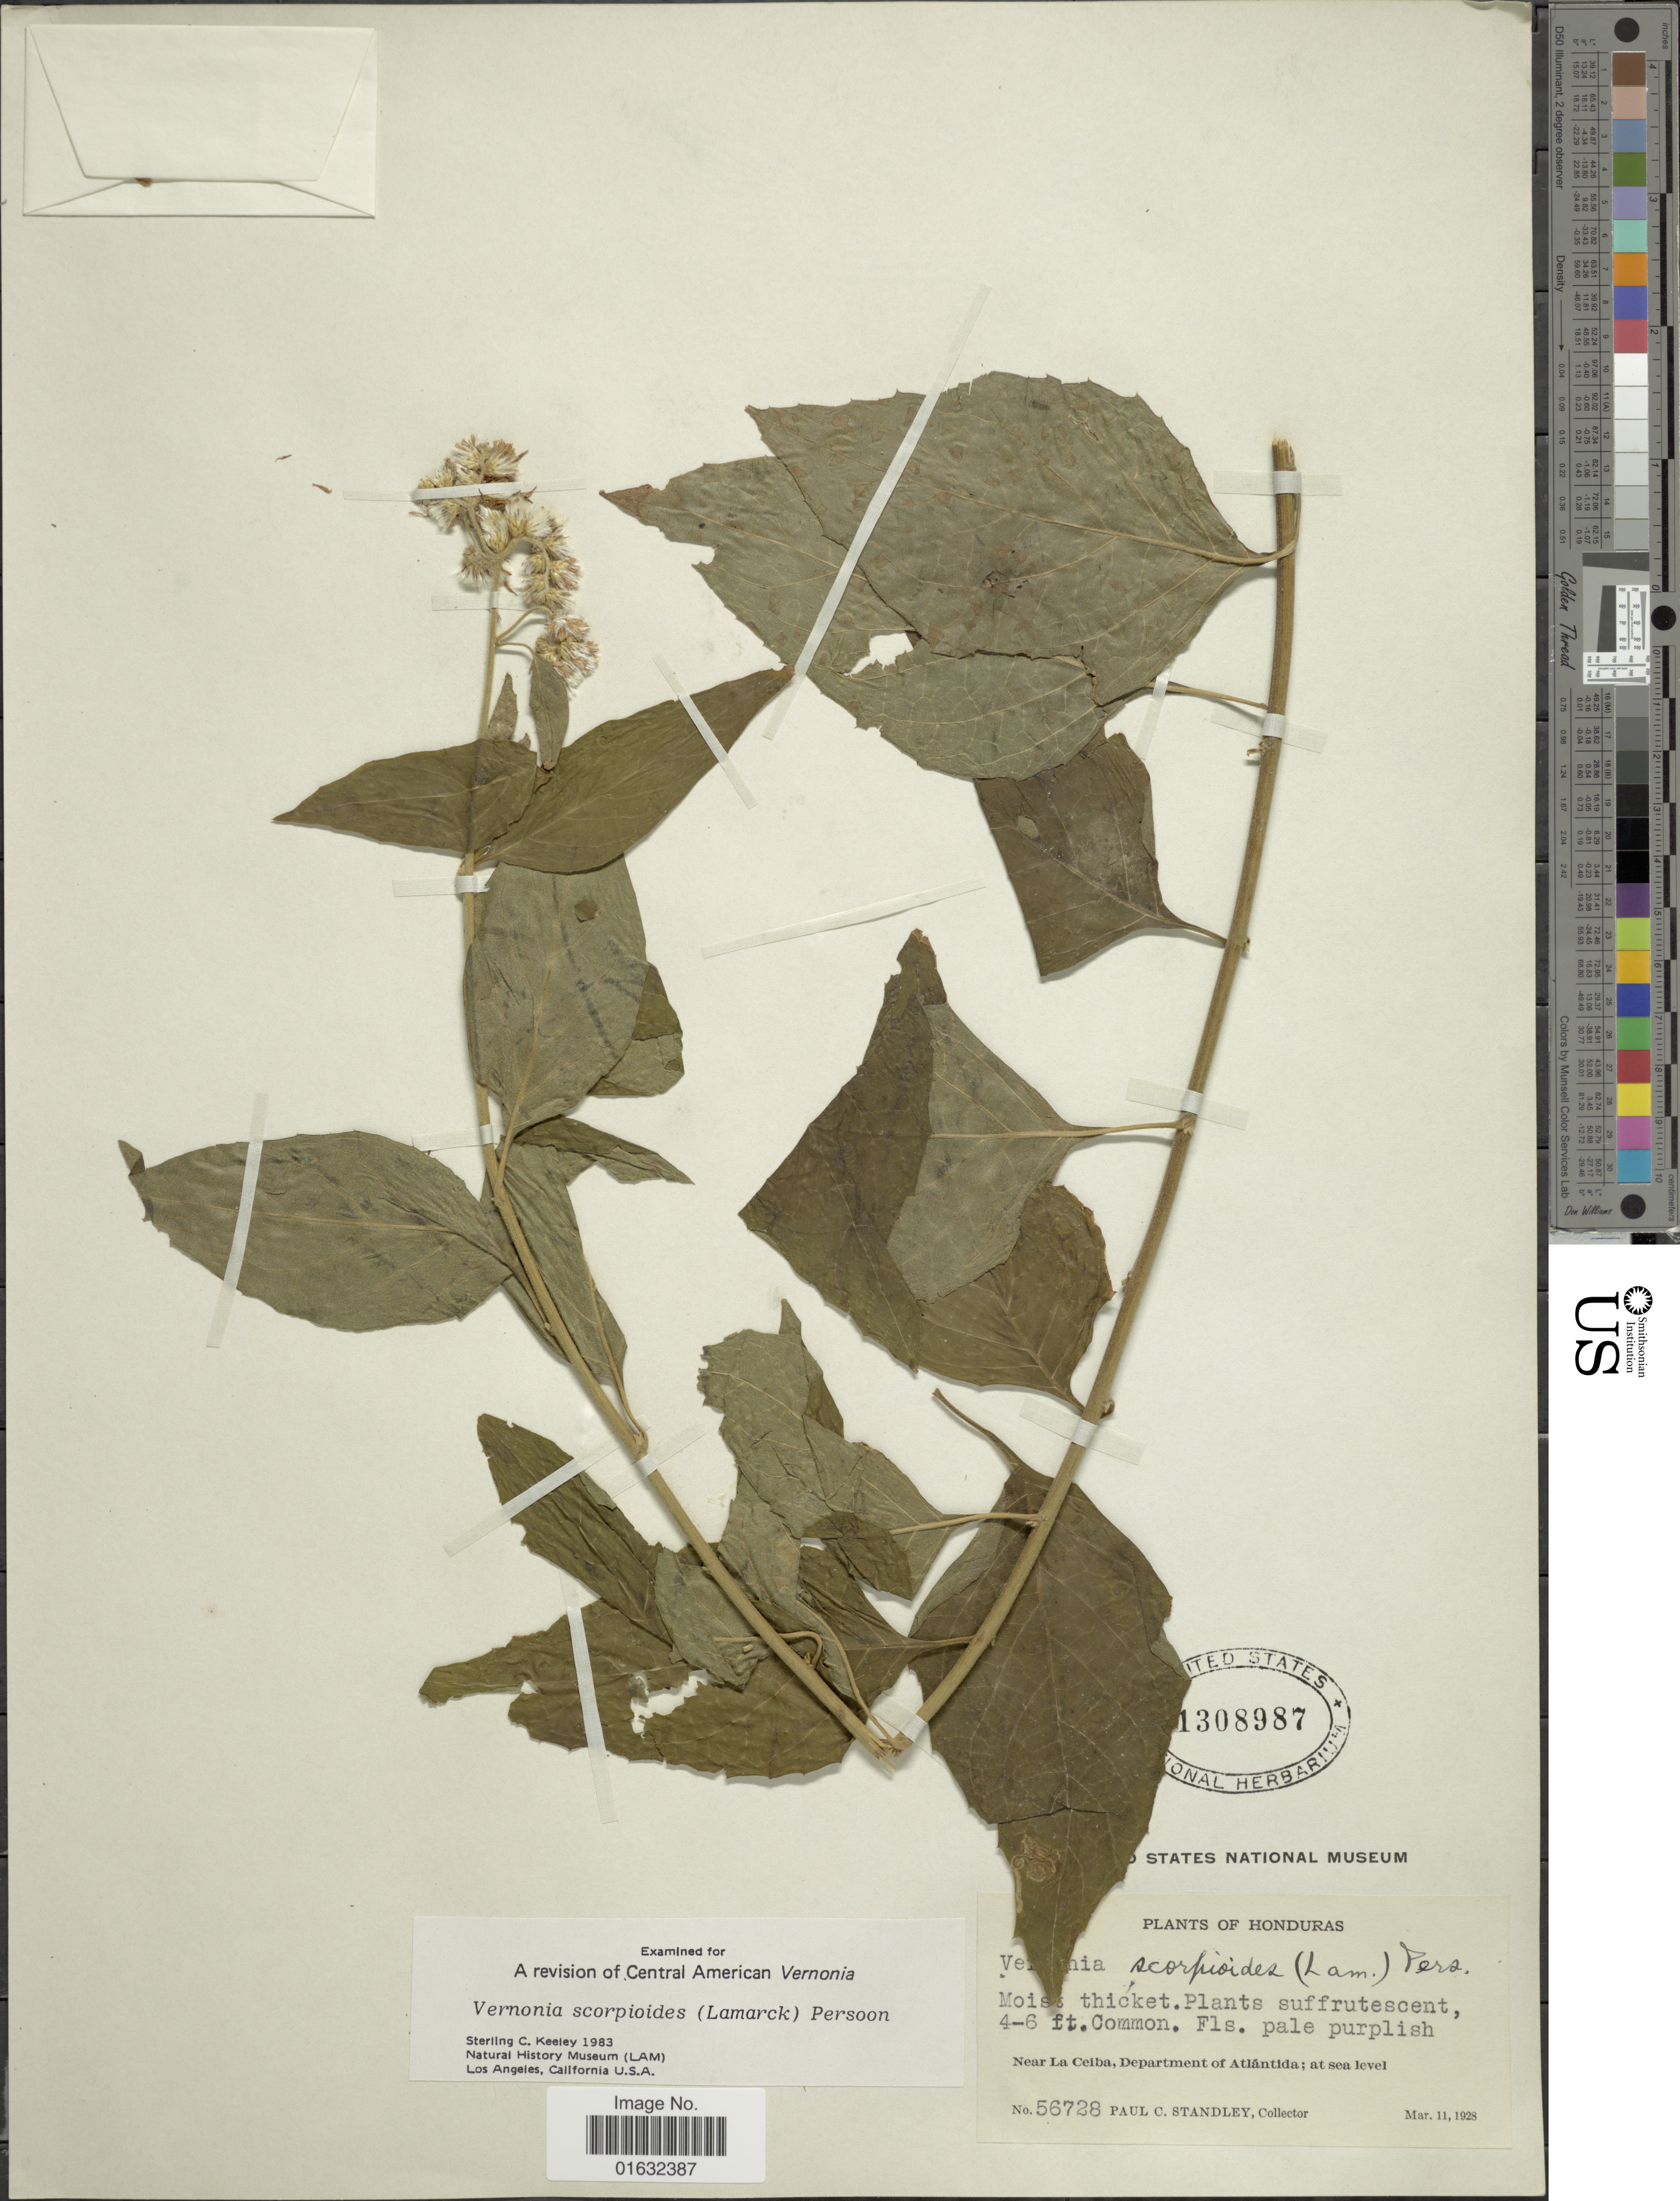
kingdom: Plantae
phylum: Tracheophyta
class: Magnoliopsida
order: Asterales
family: Asteraceae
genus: Cyrtocymura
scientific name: Cyrtocymura scorpioides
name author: (Lam.) H. Rob.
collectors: P. C. Standley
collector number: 56728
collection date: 1928-03-11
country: Honduras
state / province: Atlántida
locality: Near La Ceiba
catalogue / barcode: US 1308987